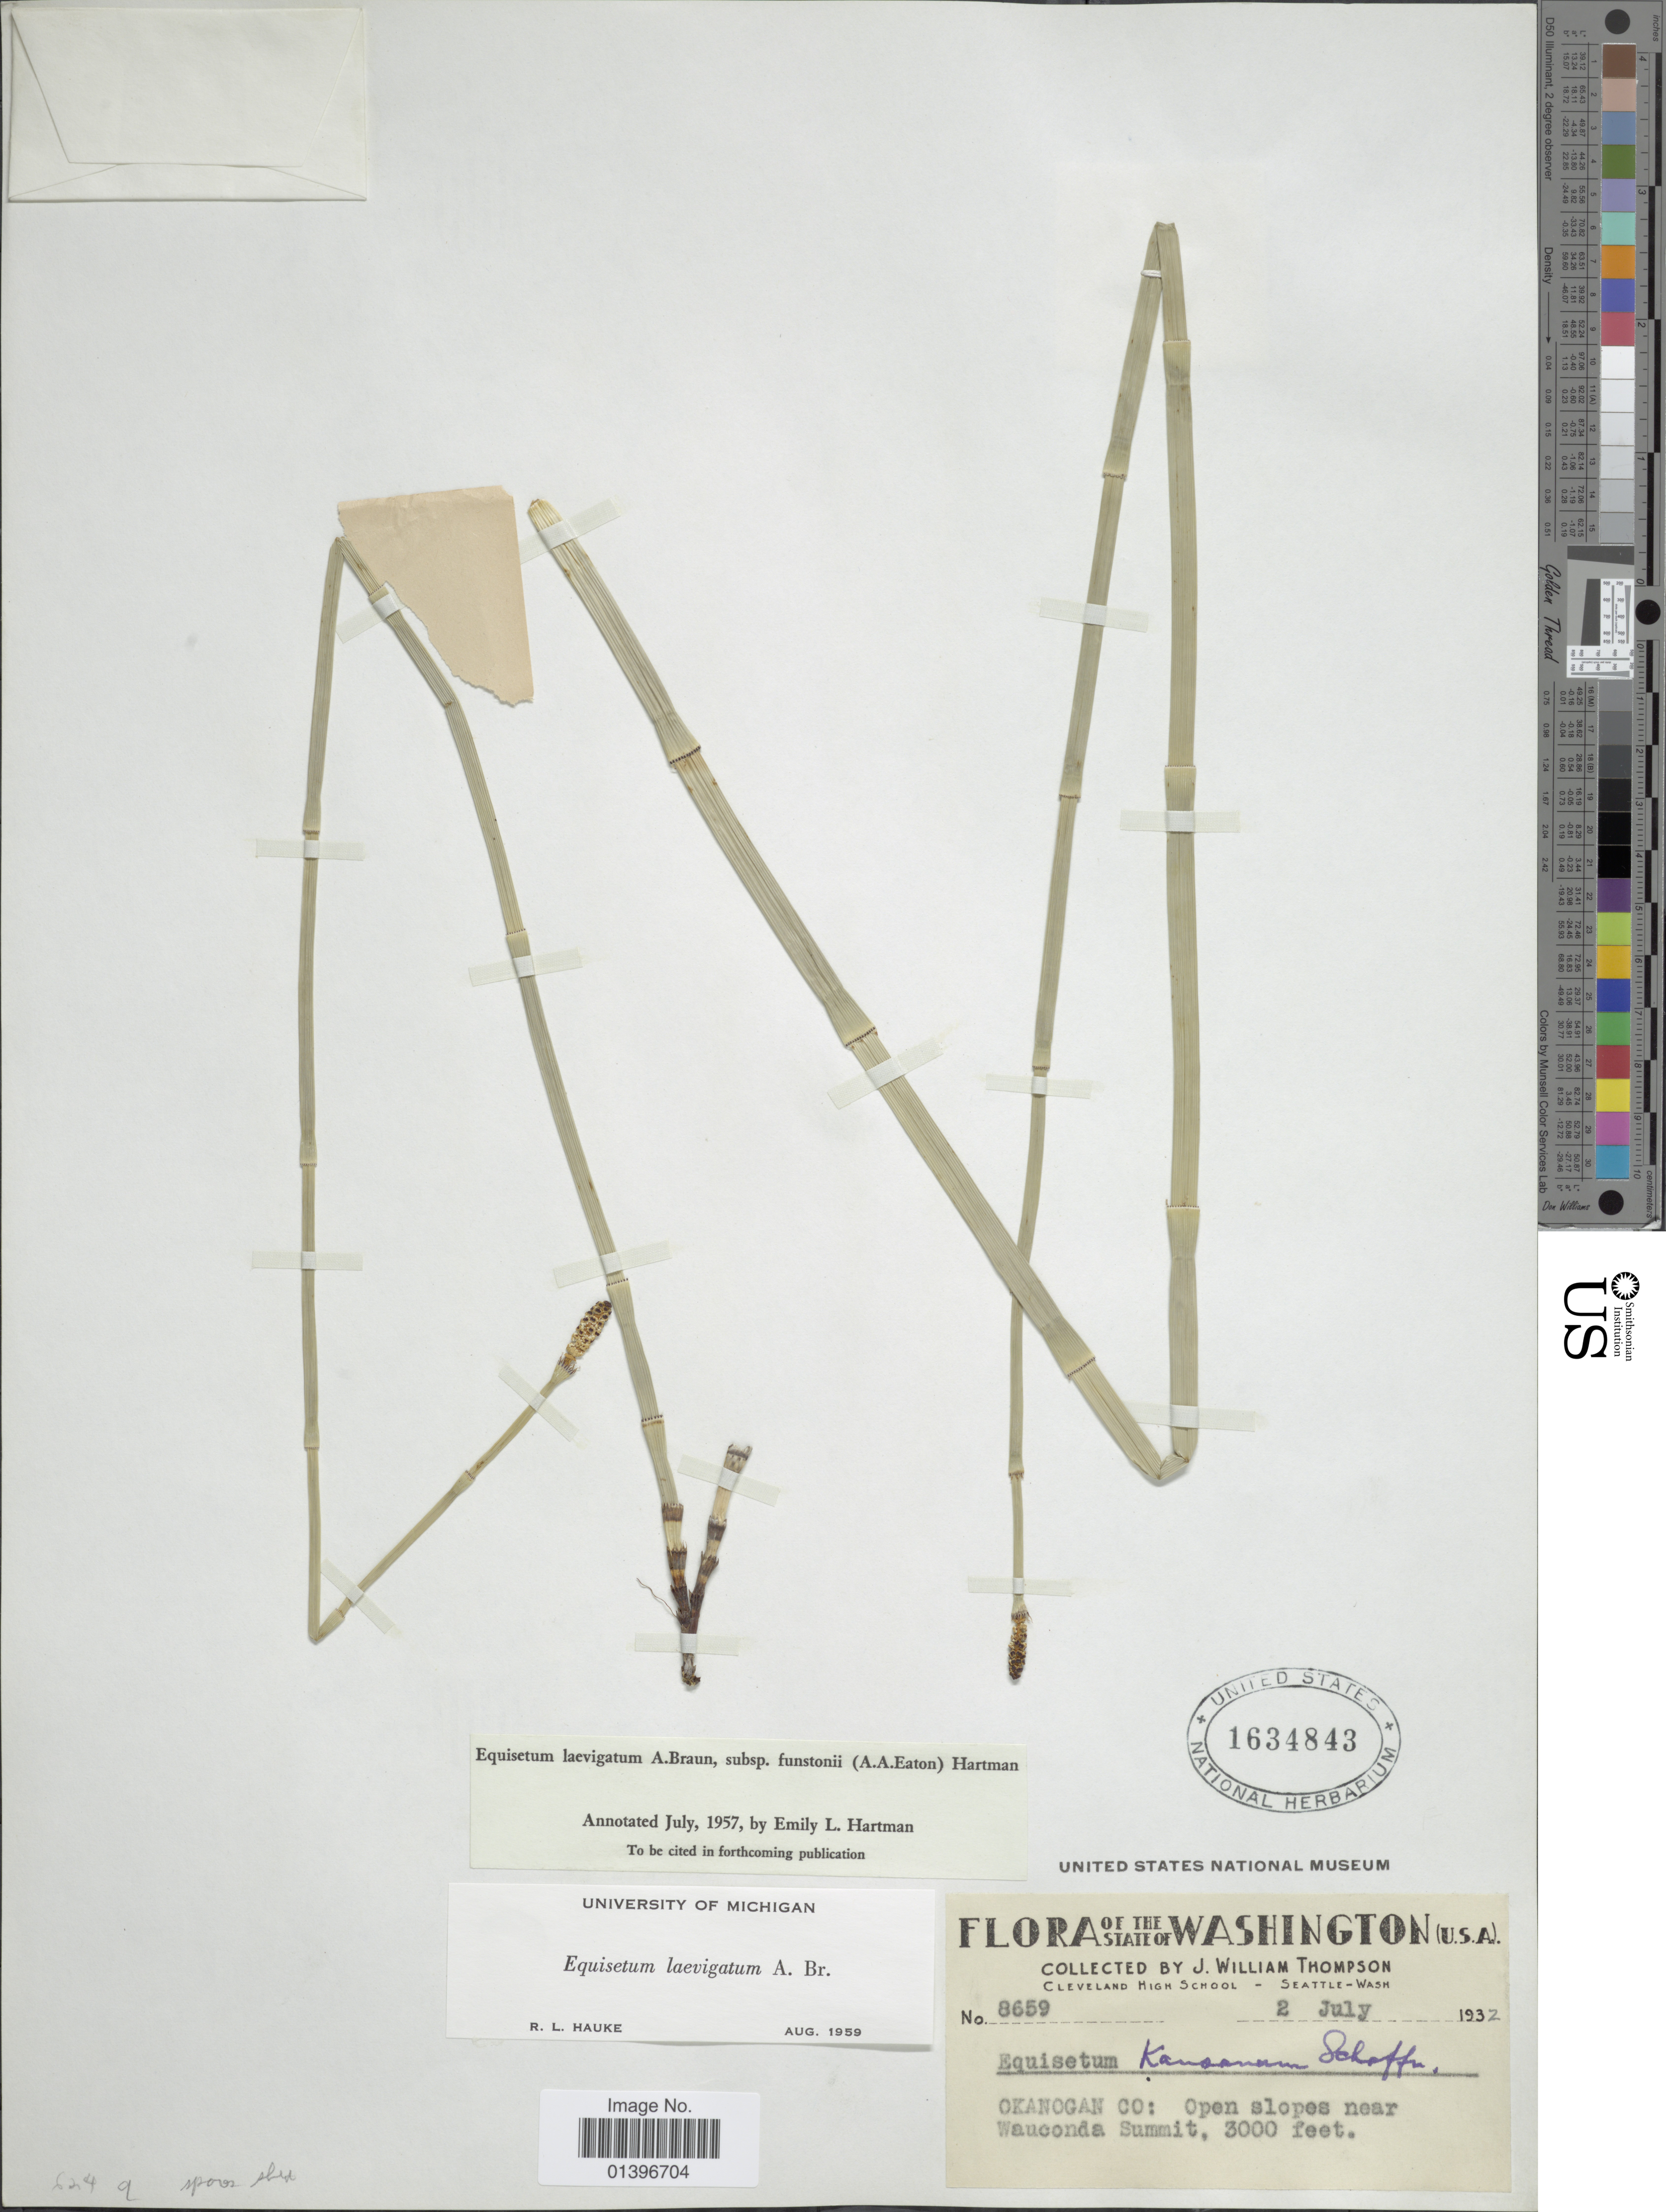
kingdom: Plantae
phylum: Tracheophyta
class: Polypodiopsida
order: Equisetales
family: Equisetaceae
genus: Equisetum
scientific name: Equisetum laevigatum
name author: A. Braun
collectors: J. W. Thompson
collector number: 8659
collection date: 1932-07-02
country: United States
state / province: Washington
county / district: Okanogan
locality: Cleveland High School - Seattle. Okanogan Co: Open slopes near Wauconda Summit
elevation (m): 914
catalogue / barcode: US 1634843